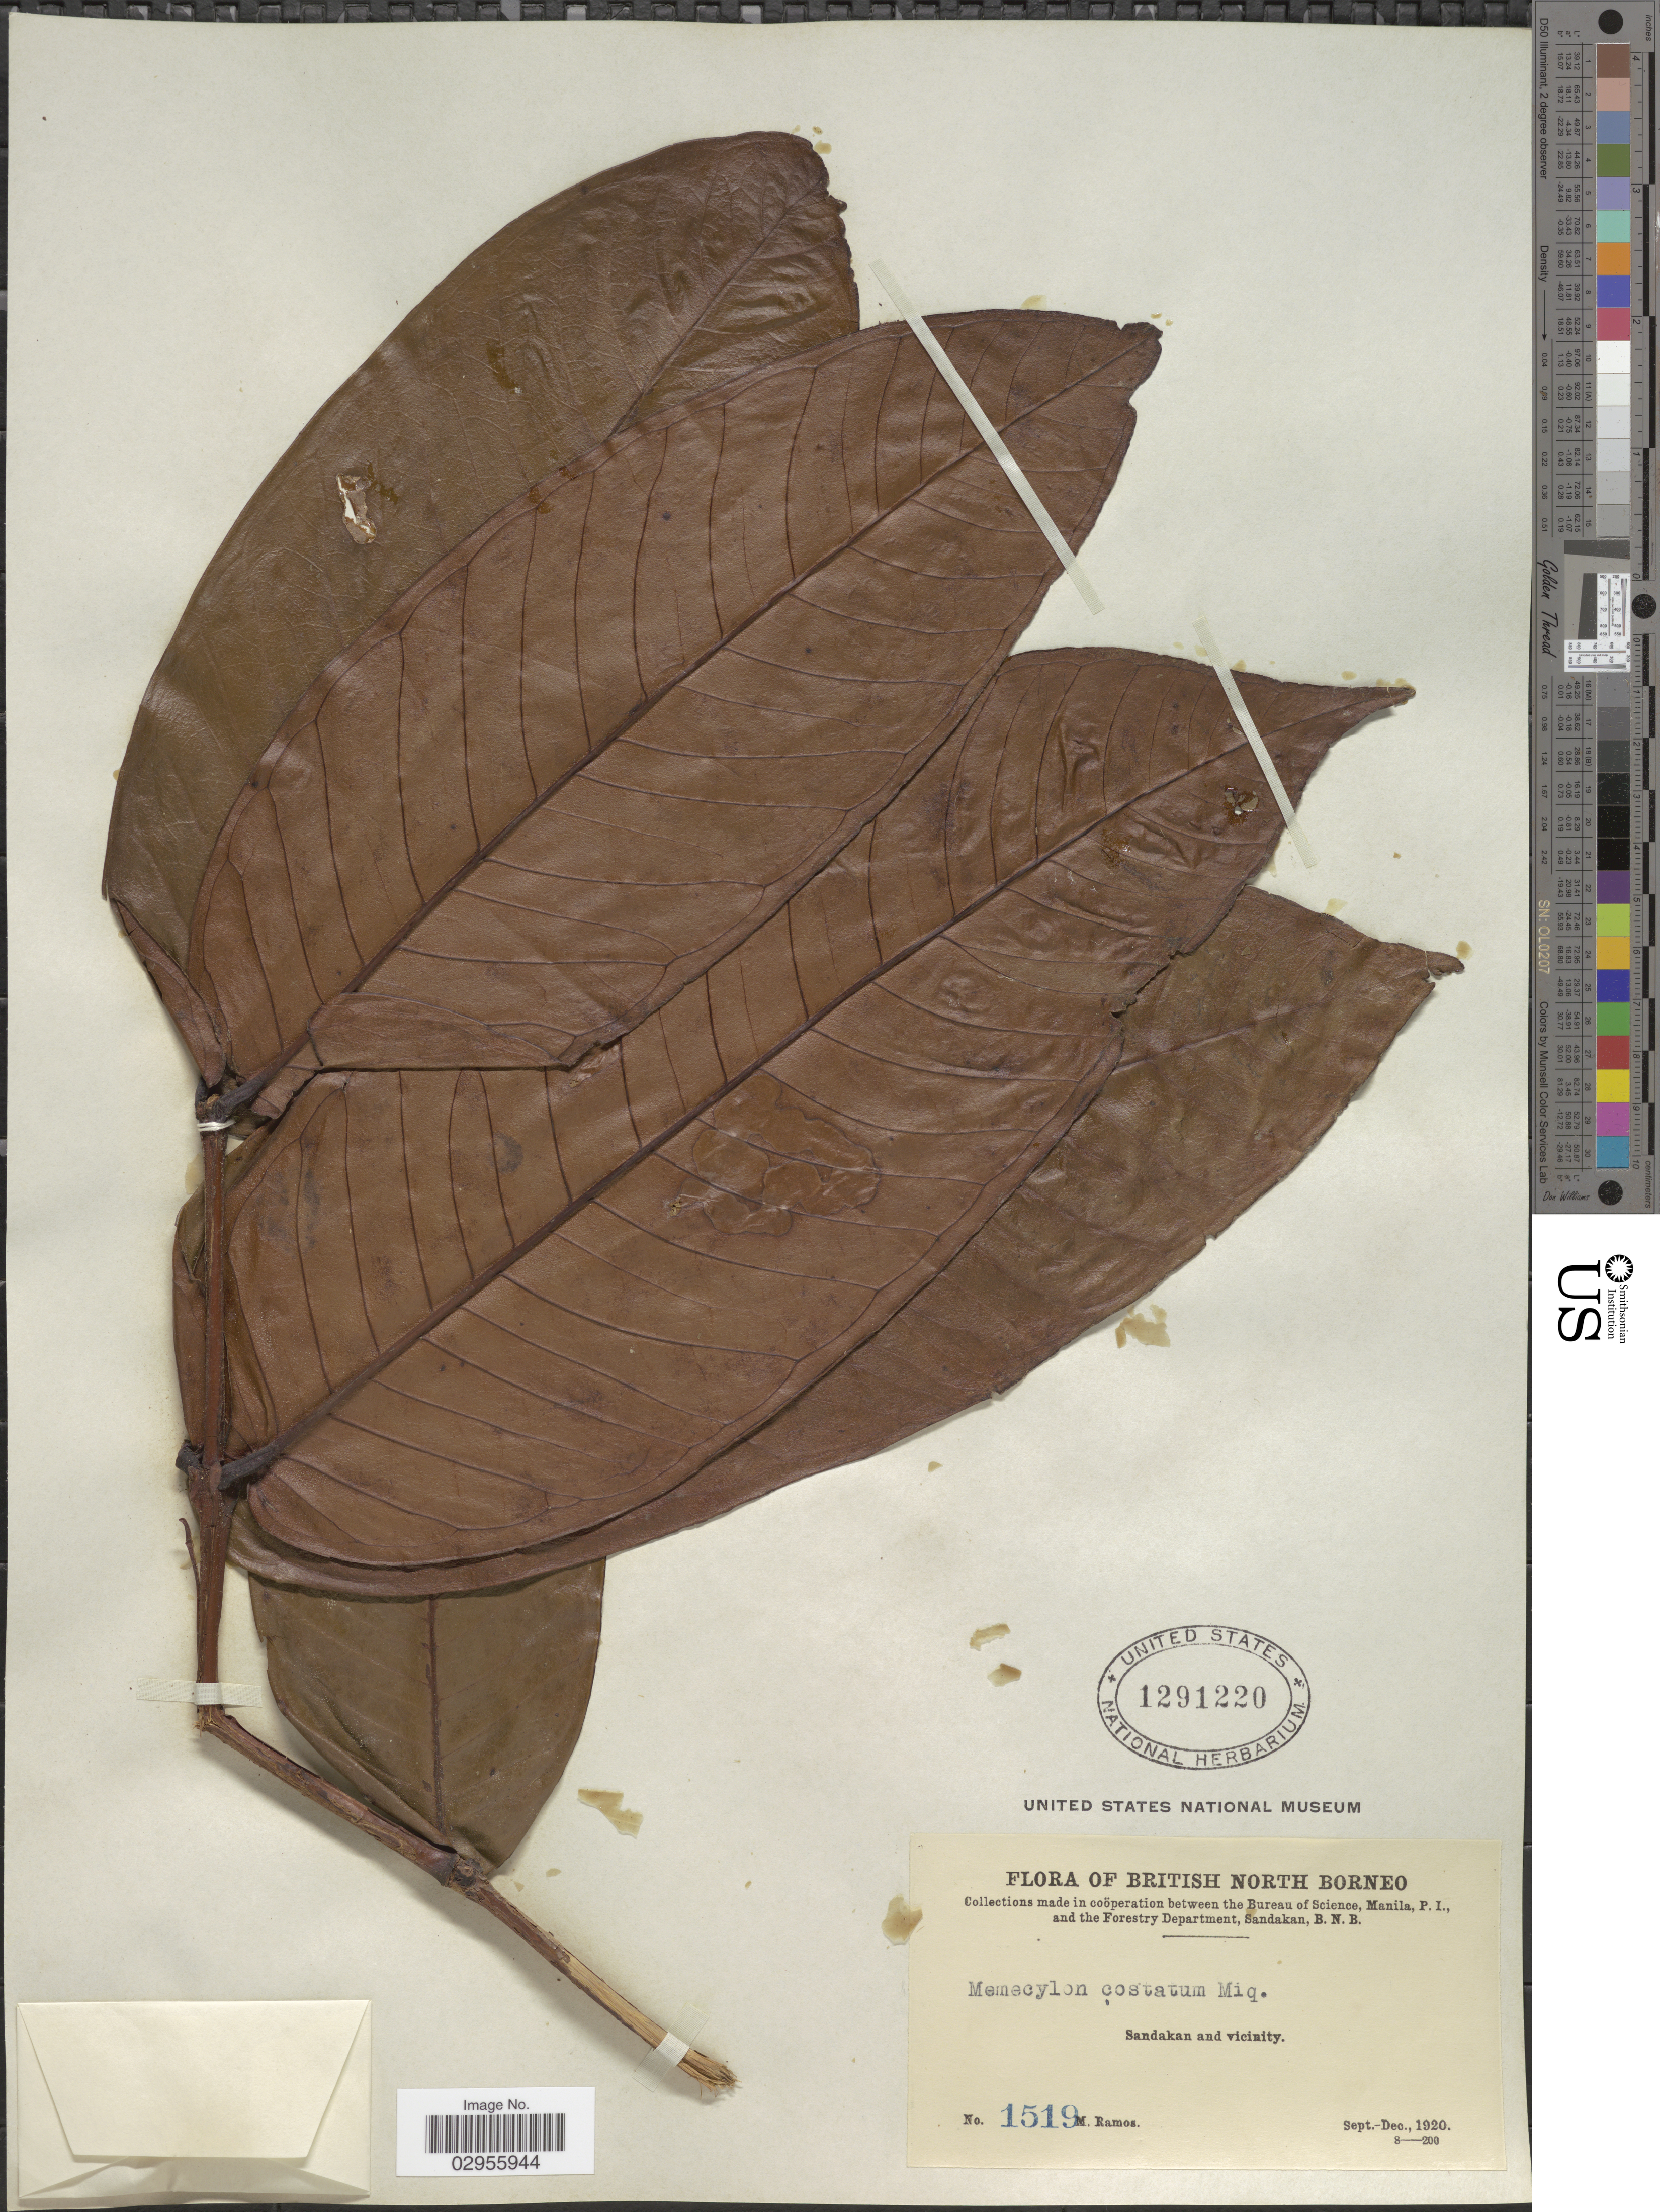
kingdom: Plantae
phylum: Tracheophyta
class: Magnoliopsida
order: Myrtales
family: Melastomataceae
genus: Memecylon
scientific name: Memecylon costatum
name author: Miq.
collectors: M. Ramos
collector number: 1519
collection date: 1920-09/1920-12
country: Malaysia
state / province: Sabah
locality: British North Borneo. Sandakan and vicinity.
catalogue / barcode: US 1291220